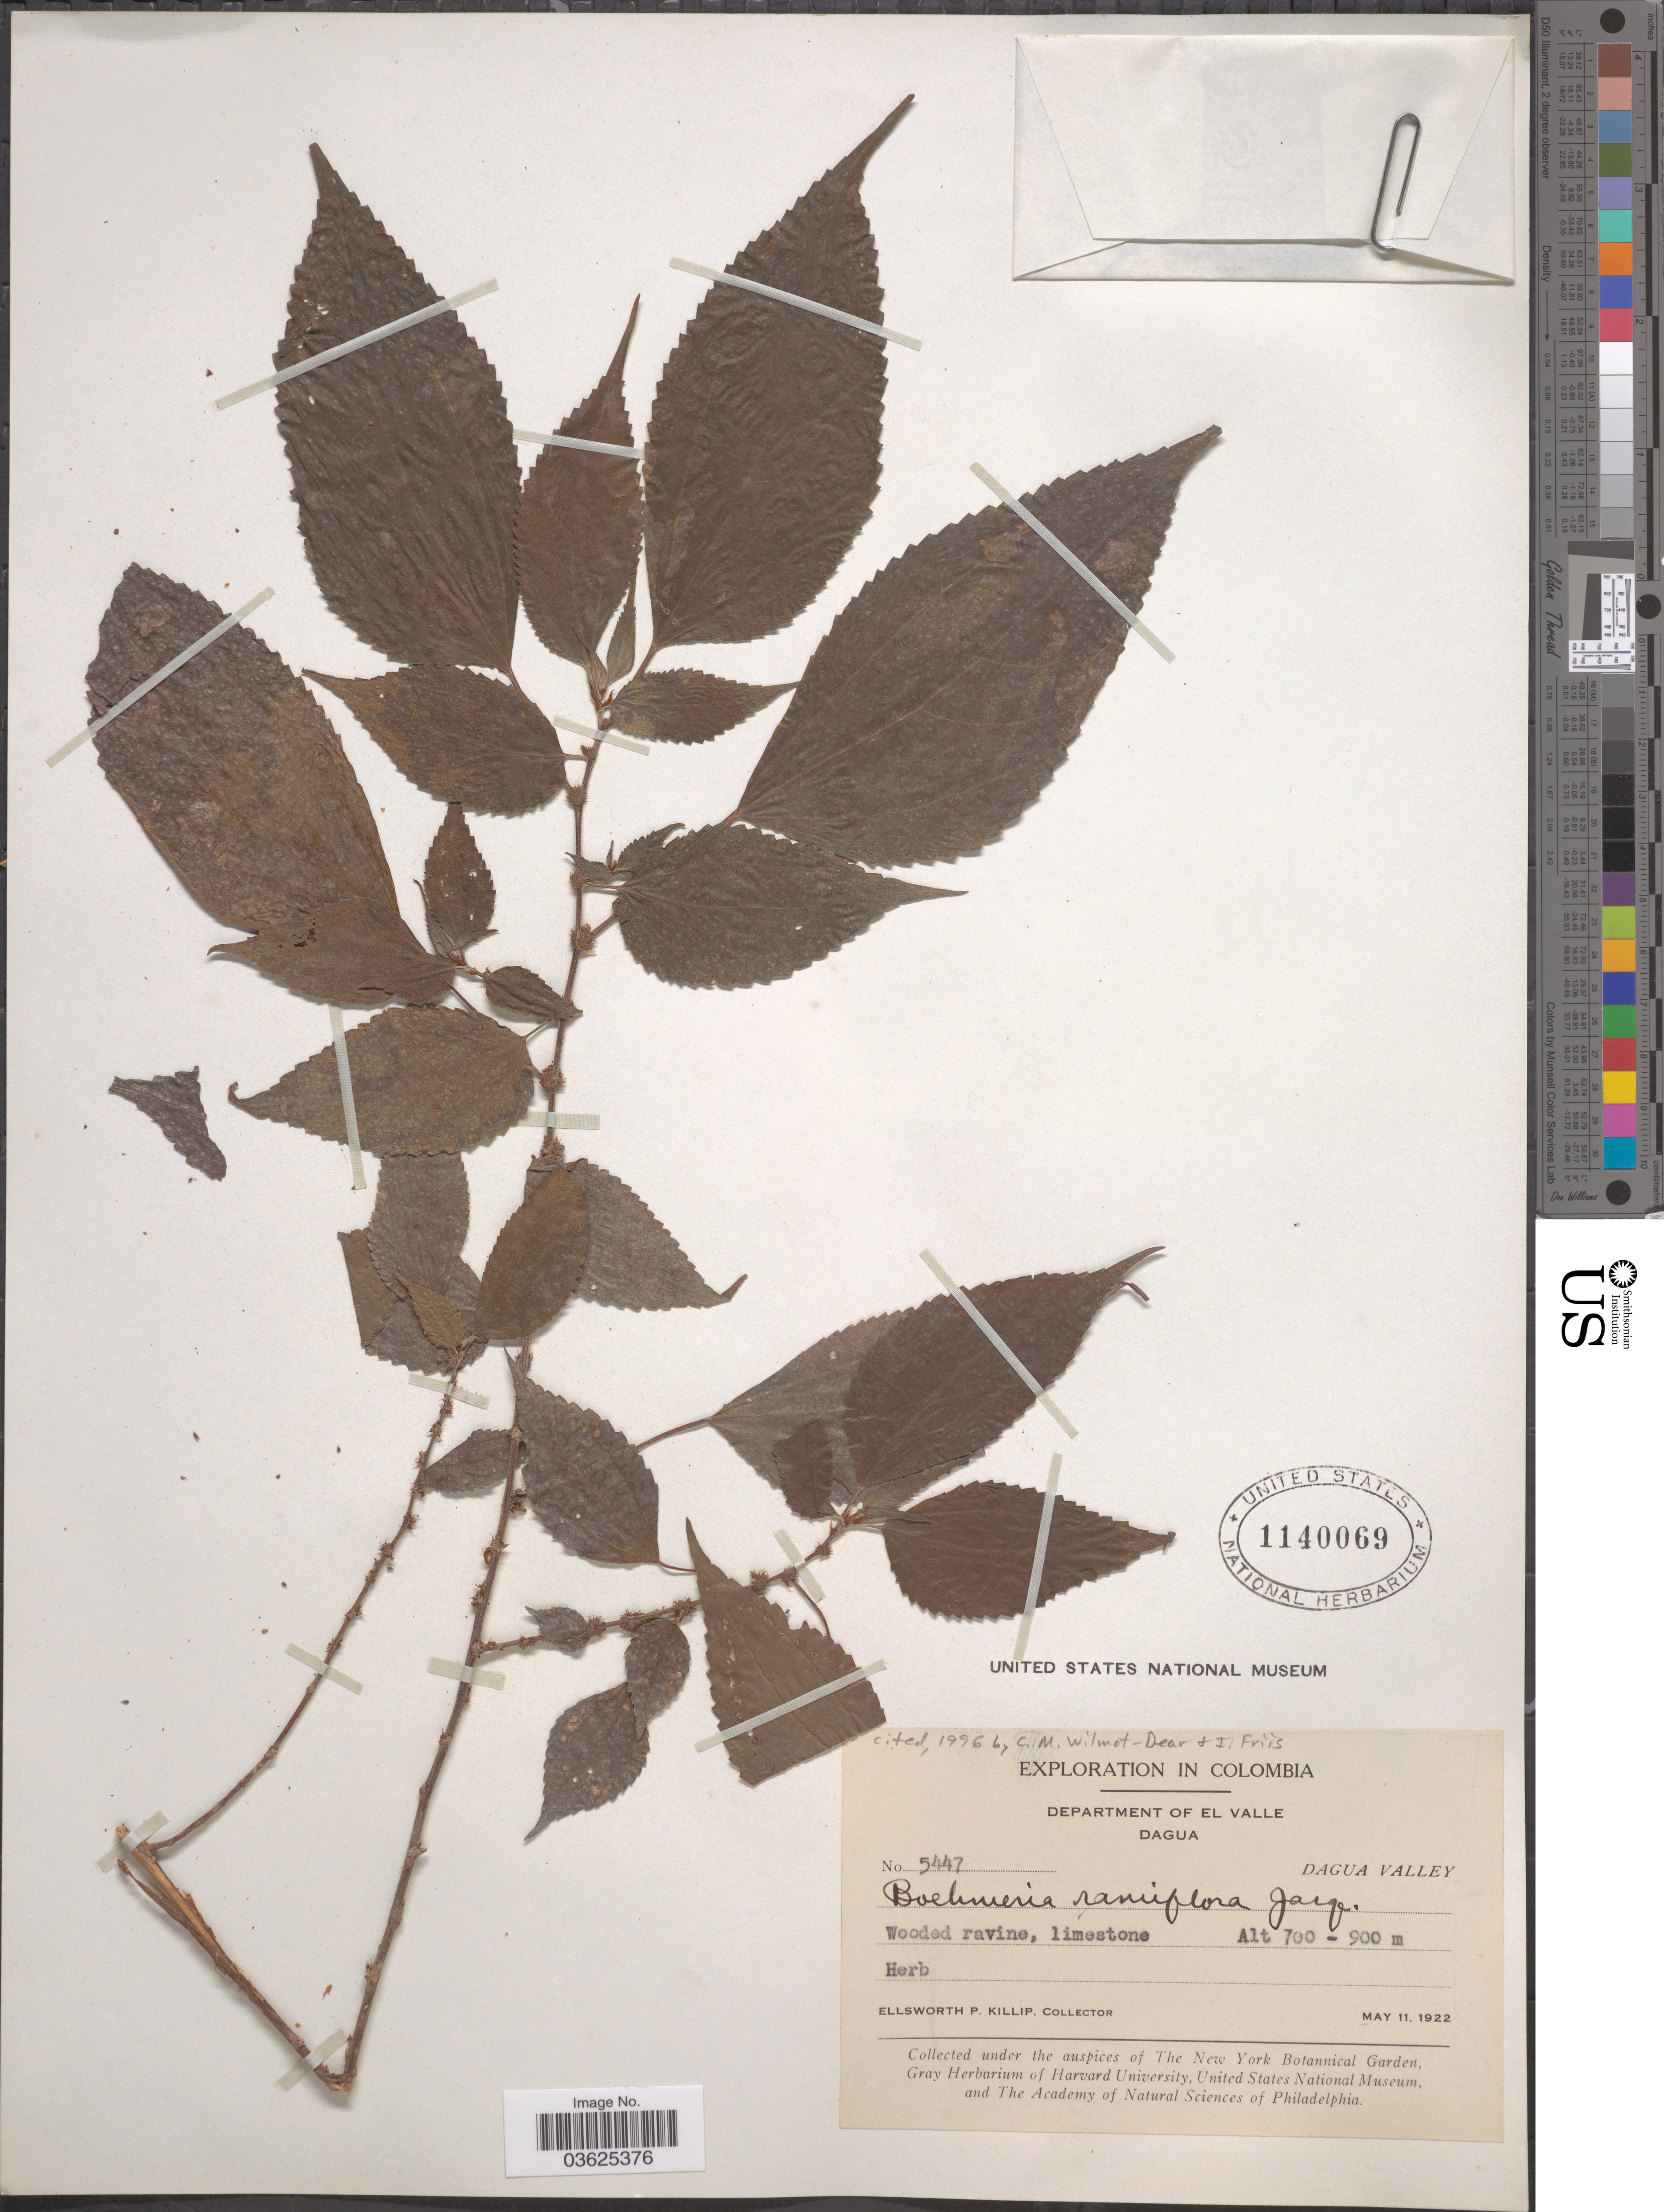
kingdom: Plantae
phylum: Tracheophyta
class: Magnoliopsida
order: Rosales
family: Urticaceae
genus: Boehmeria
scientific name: Boehmeria ramiflora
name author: Jacq.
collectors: E. P. Killip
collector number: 5447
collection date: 1922-05-11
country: Colombia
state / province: Valle del Cauca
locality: Department of El Valle. Dagua. Dagua Valley.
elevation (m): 700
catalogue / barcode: US 1140069